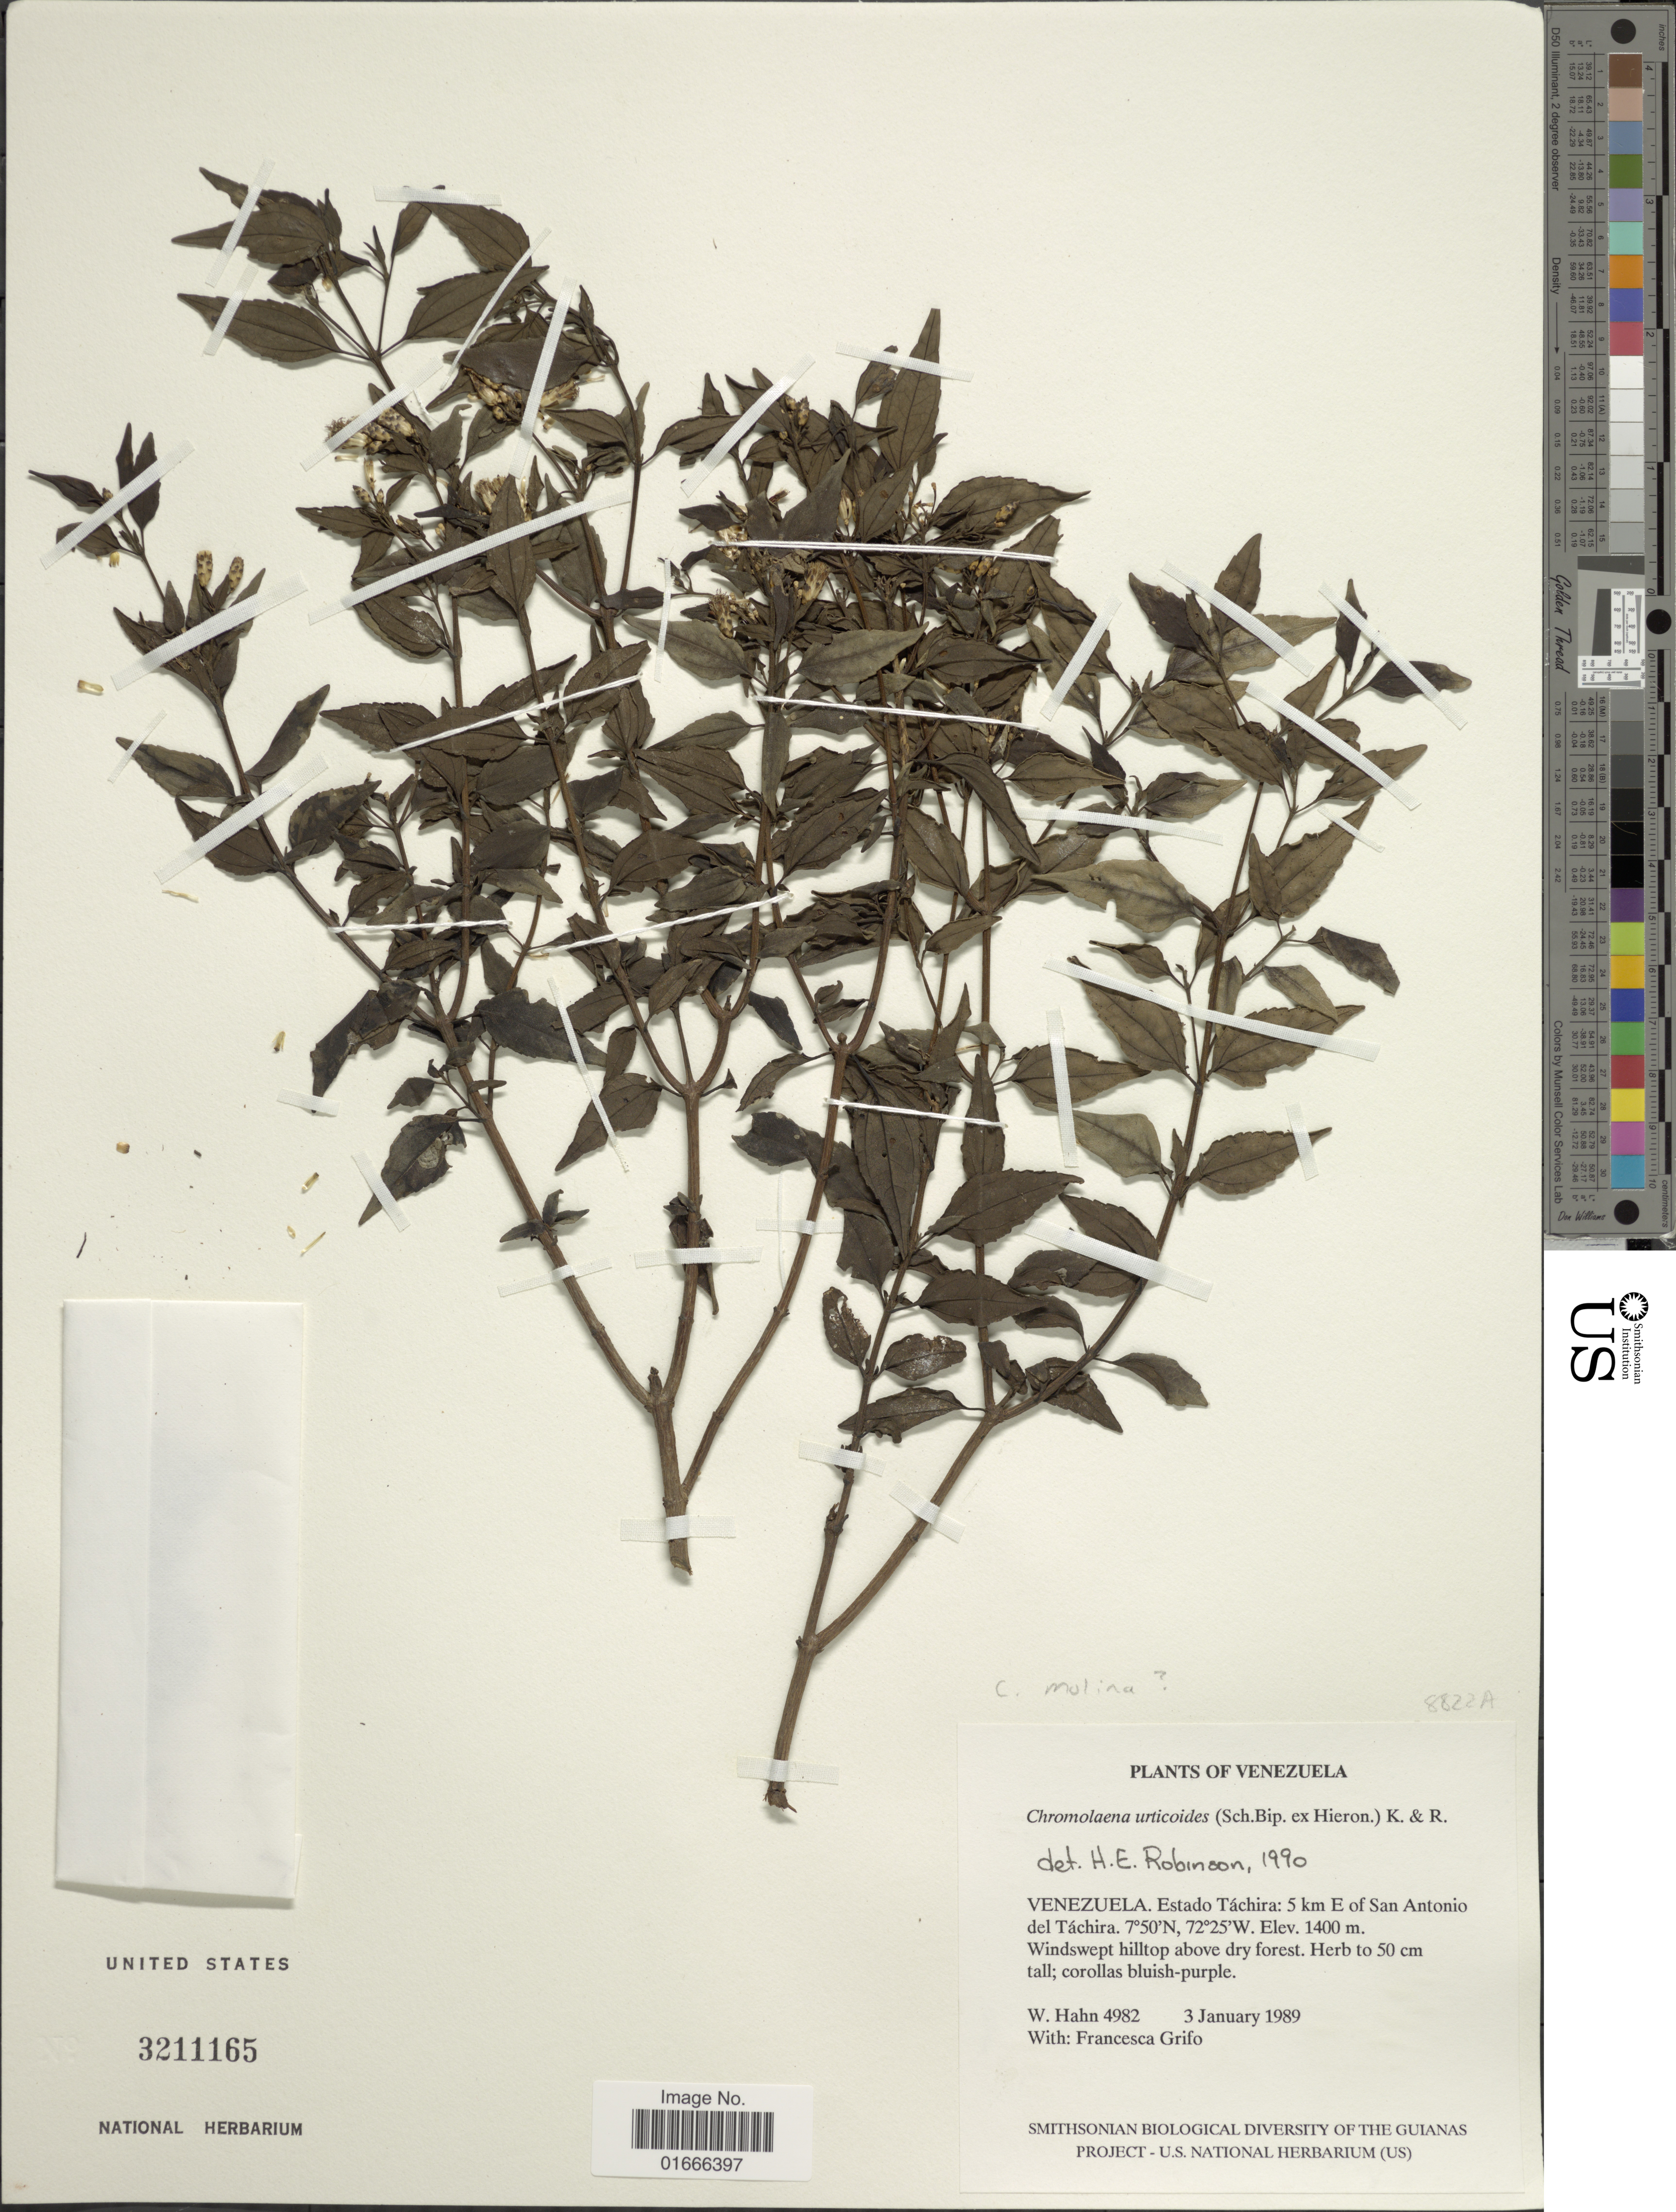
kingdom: Plantae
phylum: Tracheophyta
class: Magnoliopsida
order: Asterales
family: Asteraceae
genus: Chromolaena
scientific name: Chromolaena molina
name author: (B.L. Rob.) R.M. King & H. Rob.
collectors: W. Hahn & F. Grifo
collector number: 4982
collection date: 1989-01-03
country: Venezuela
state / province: Tachira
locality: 5 km E of San Antonio del Tachira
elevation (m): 1400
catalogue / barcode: US 3211165